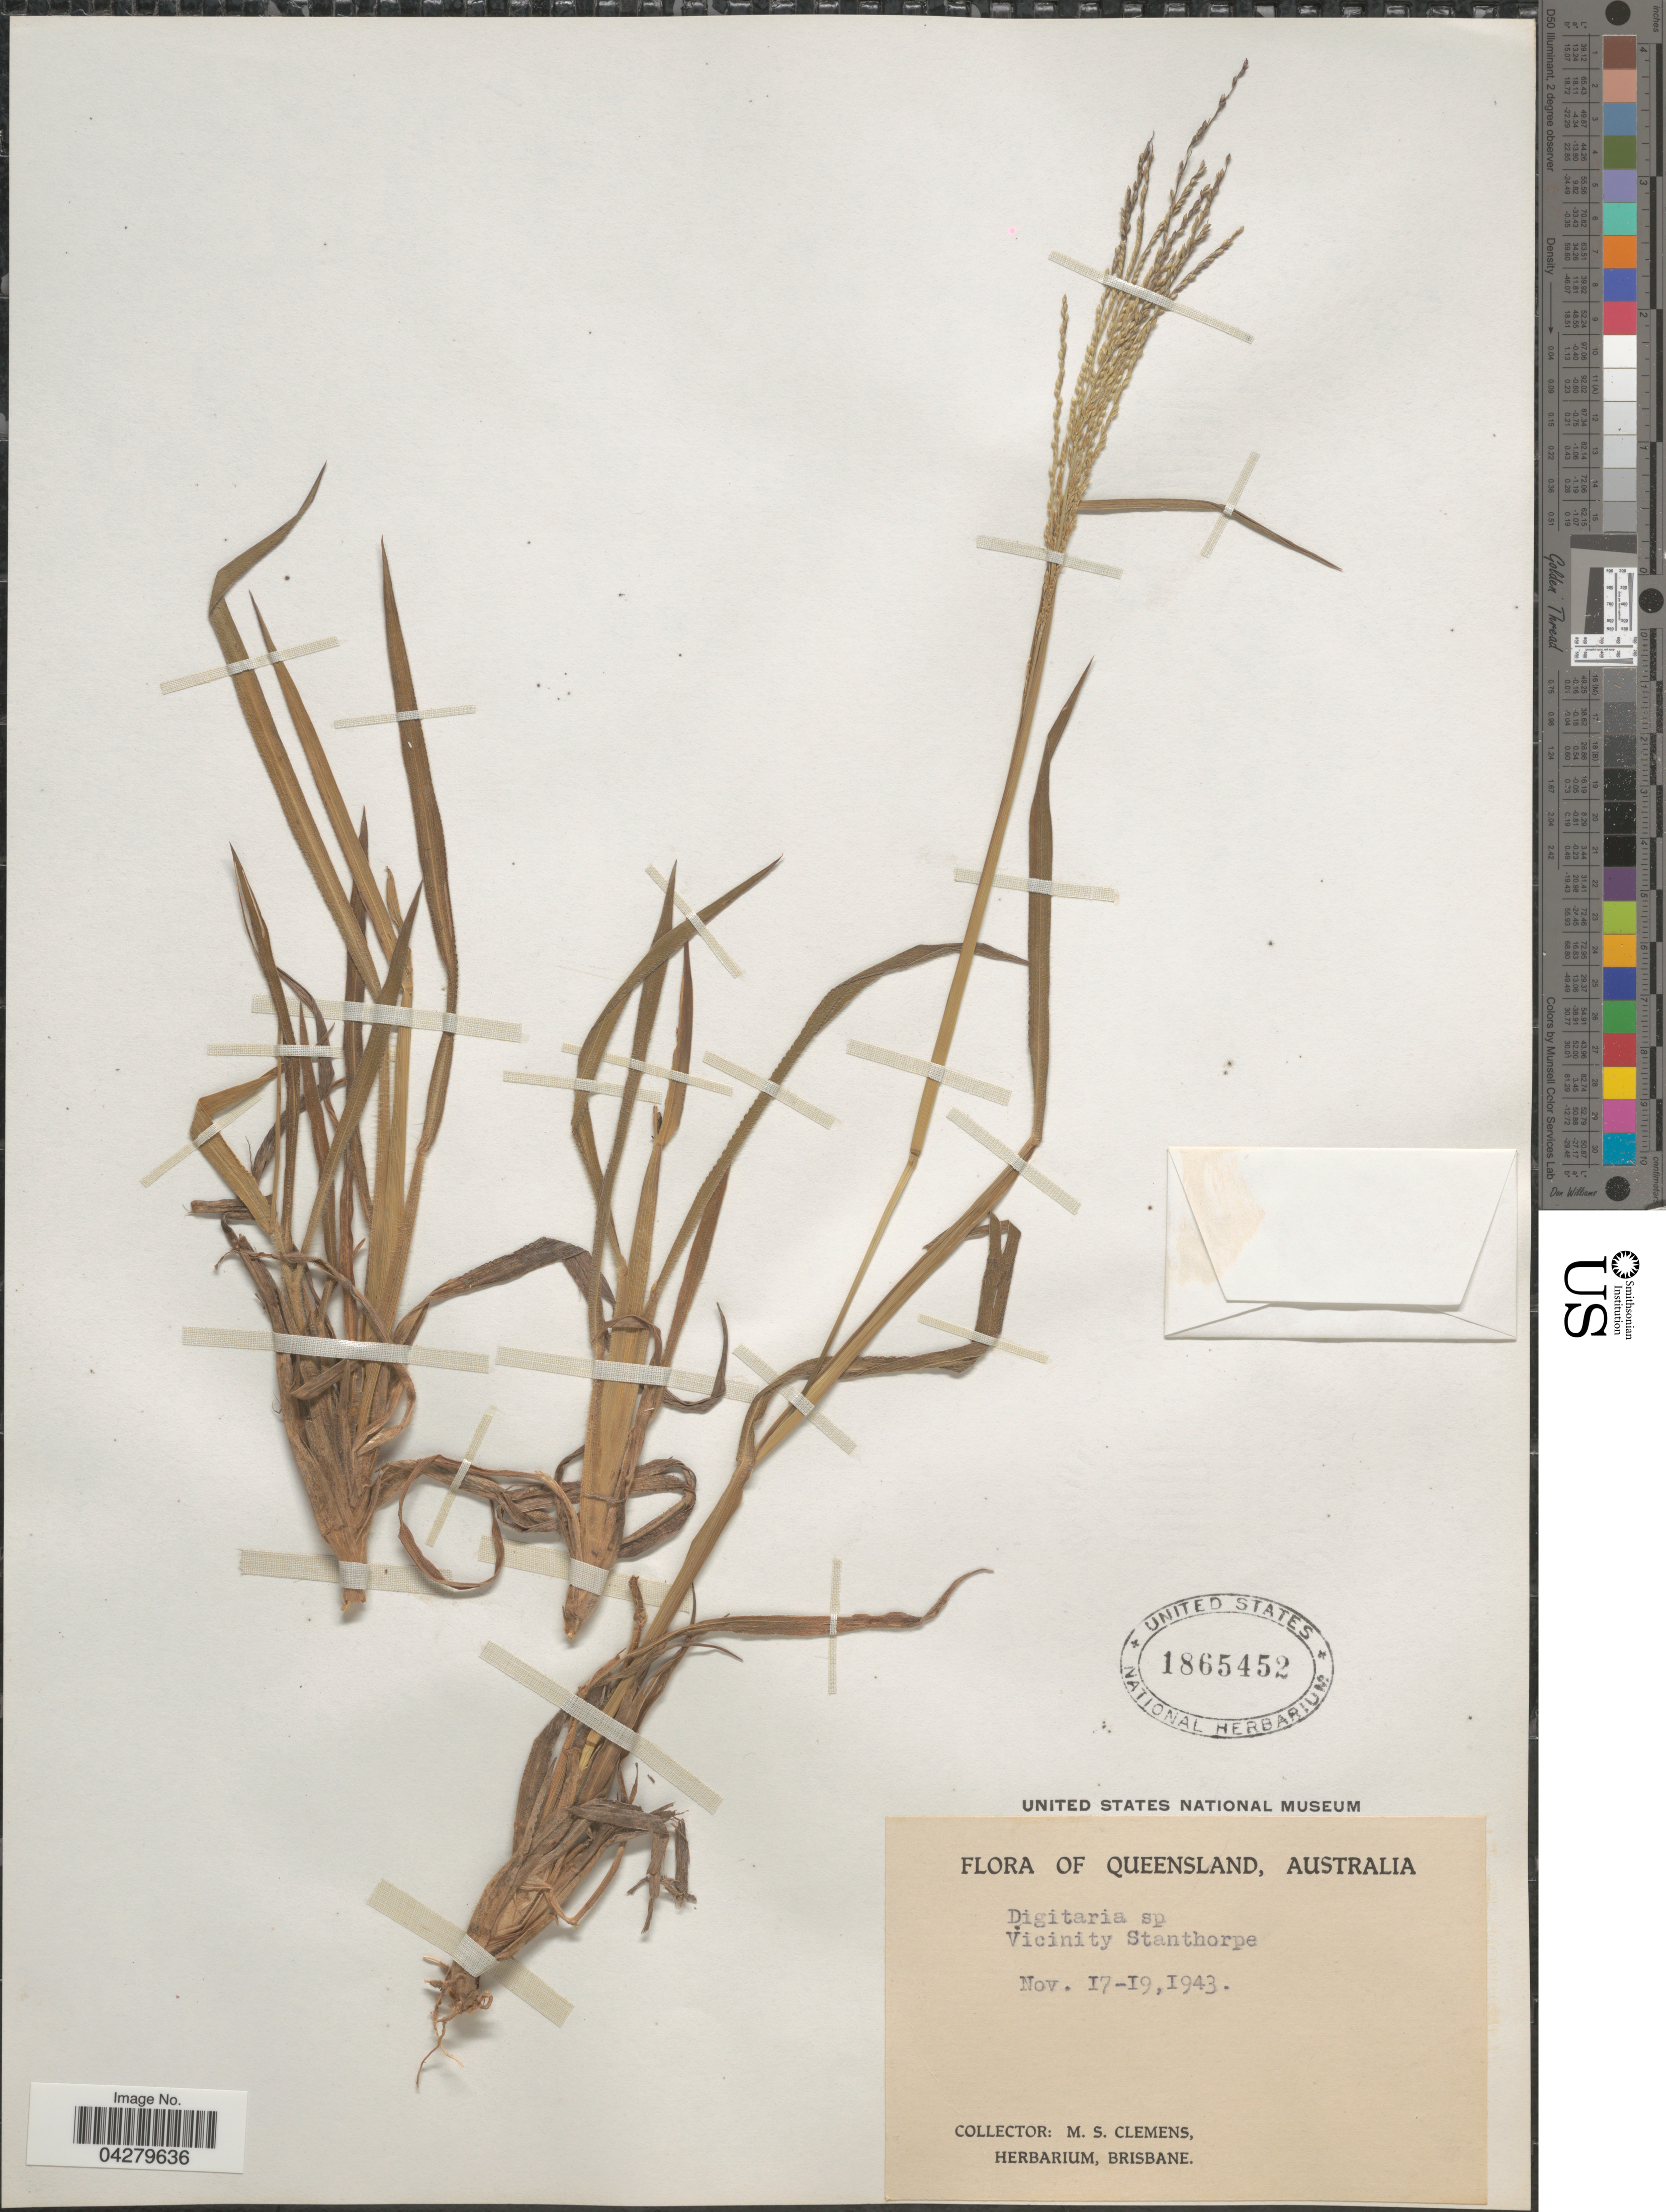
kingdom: Plantae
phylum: Tracheophyta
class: Liliopsida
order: Poales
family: Poaceae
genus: Digitaria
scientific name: Digitaria sp.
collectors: M. S. Clemens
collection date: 1943-11-17/1943-11-19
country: Australia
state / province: Queensland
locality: Vicinity Stanthorpe.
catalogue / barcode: US 1865452